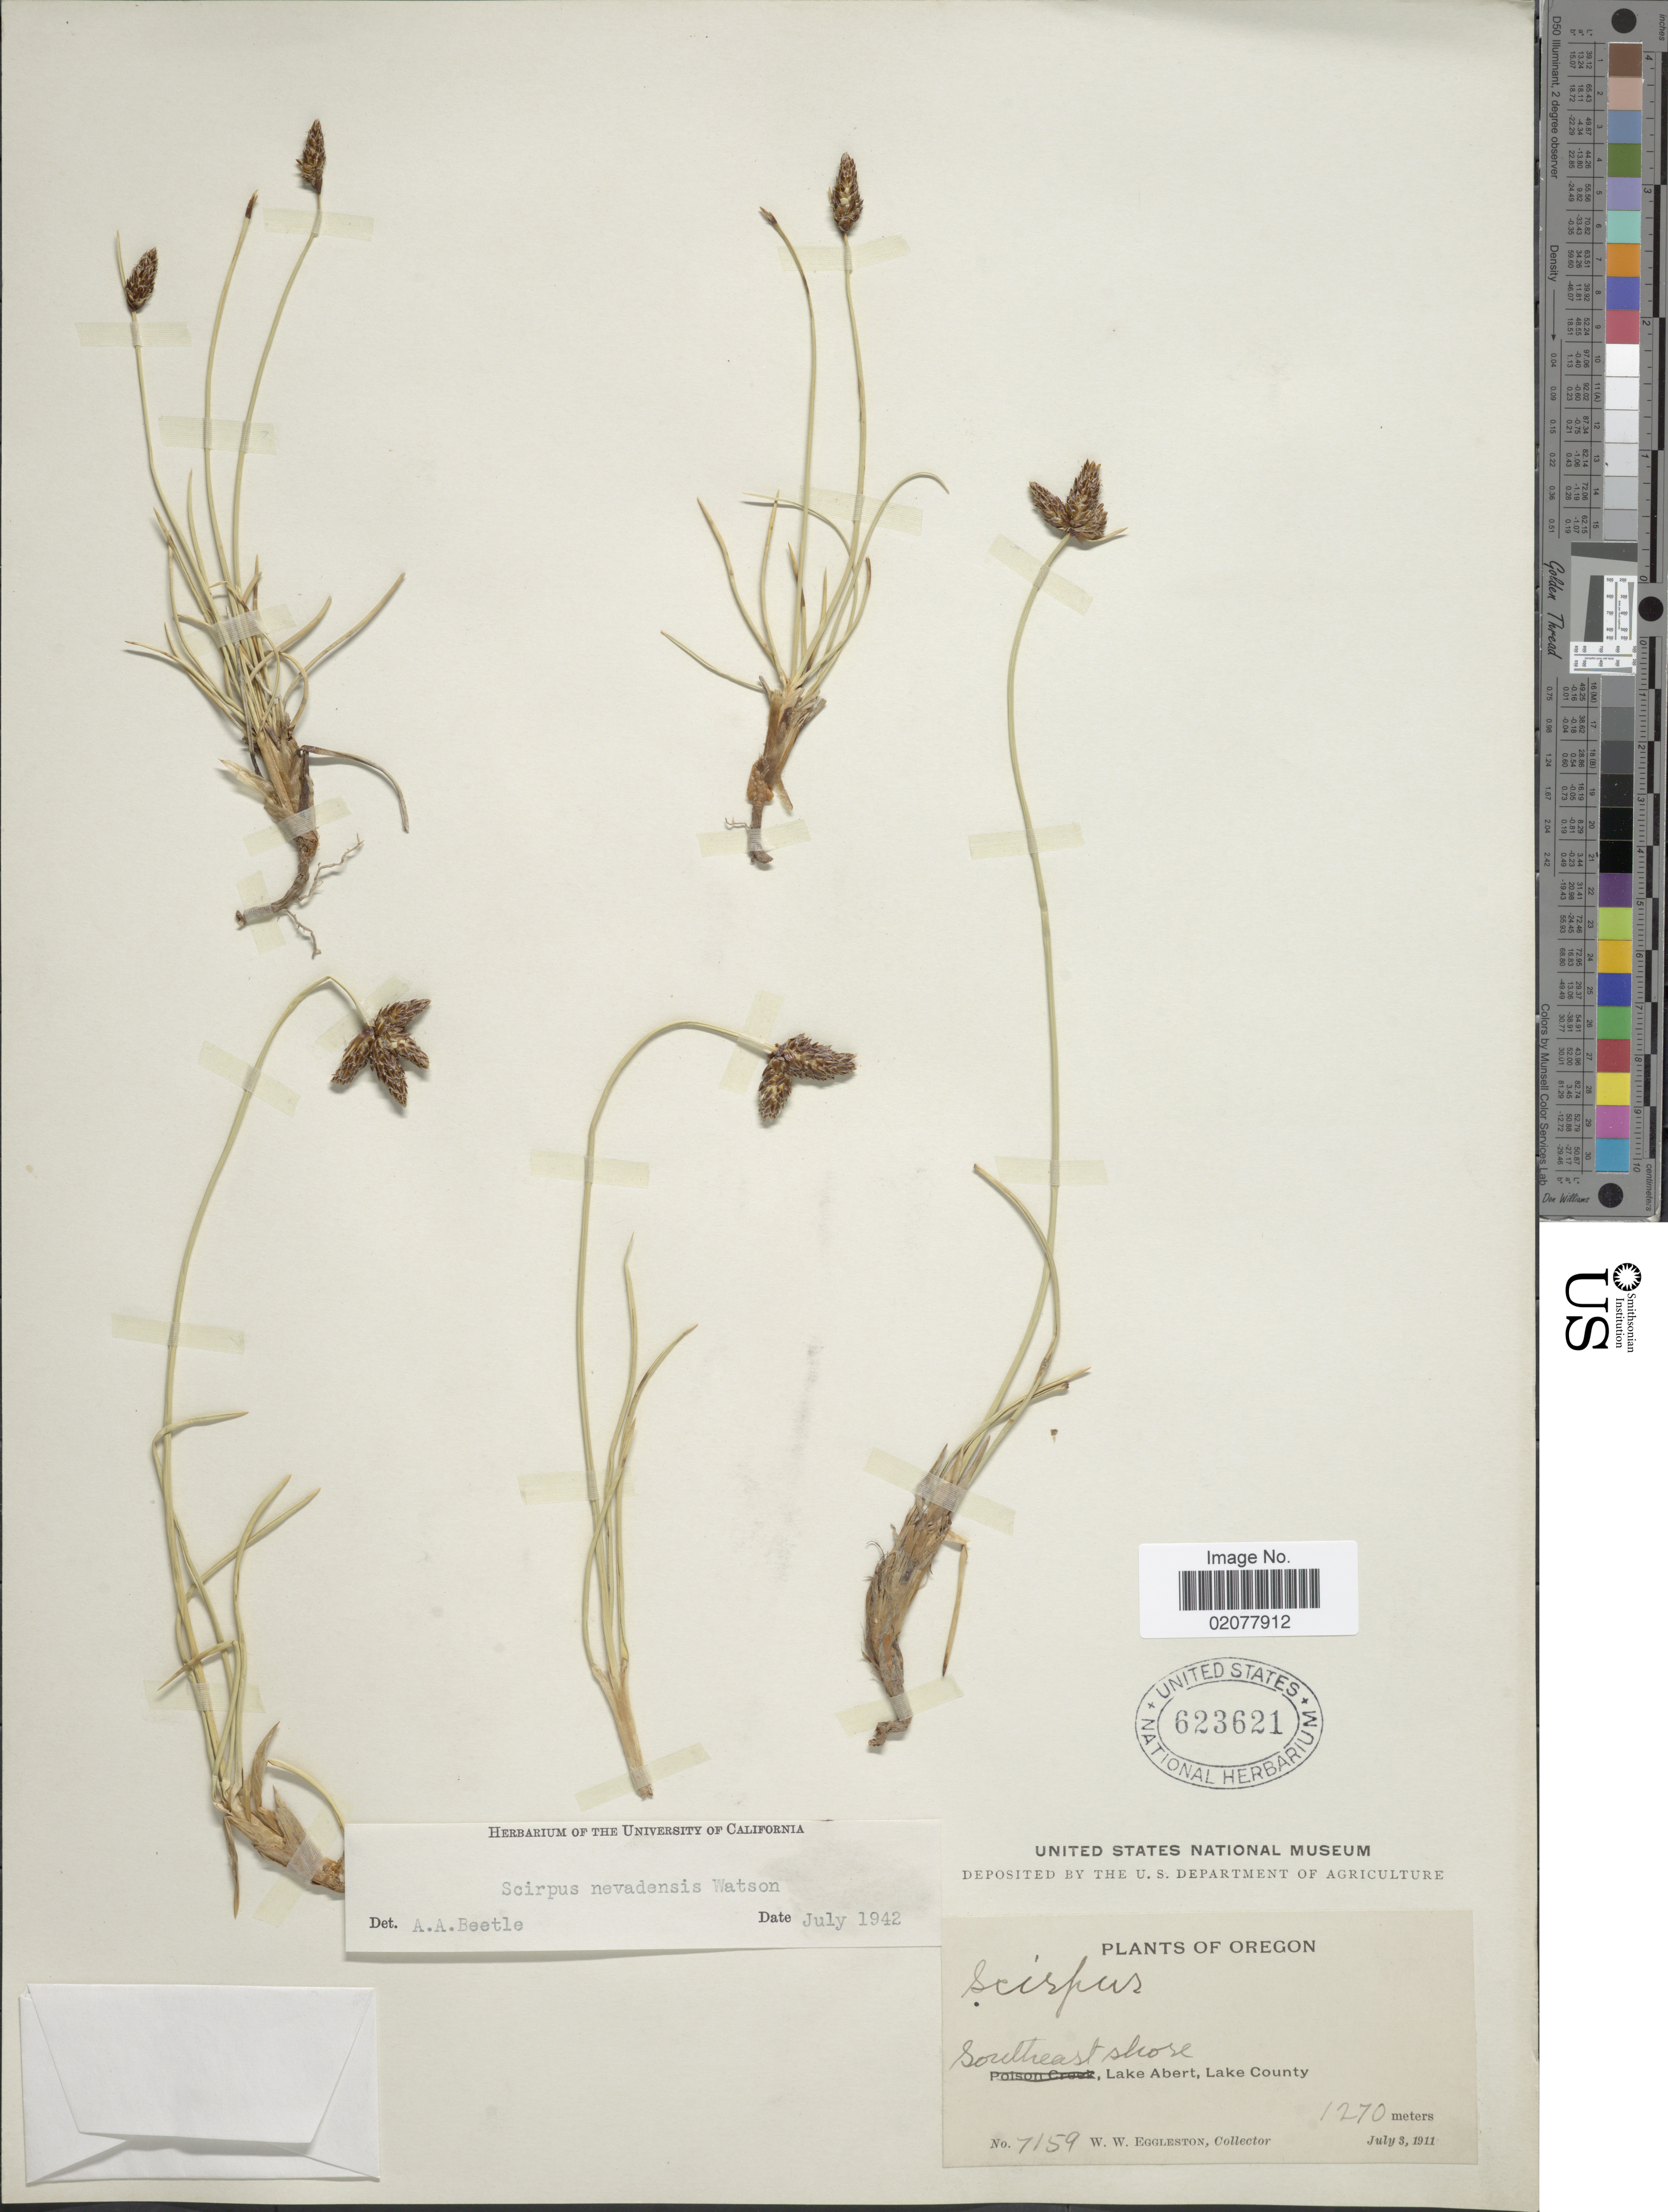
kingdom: Plantae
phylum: Tracheophyta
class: Liliopsida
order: Poales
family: Cyperaceae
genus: Amphiscirpus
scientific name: Amphiscirpus nevadensis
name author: (S. Watson) Oteng-Yeb.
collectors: W. W. Eggleston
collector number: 7159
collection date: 1911-07-03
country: United States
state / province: Oregon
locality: Southeast shore, Lake Abert, Lake County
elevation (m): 1270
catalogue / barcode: US 623621